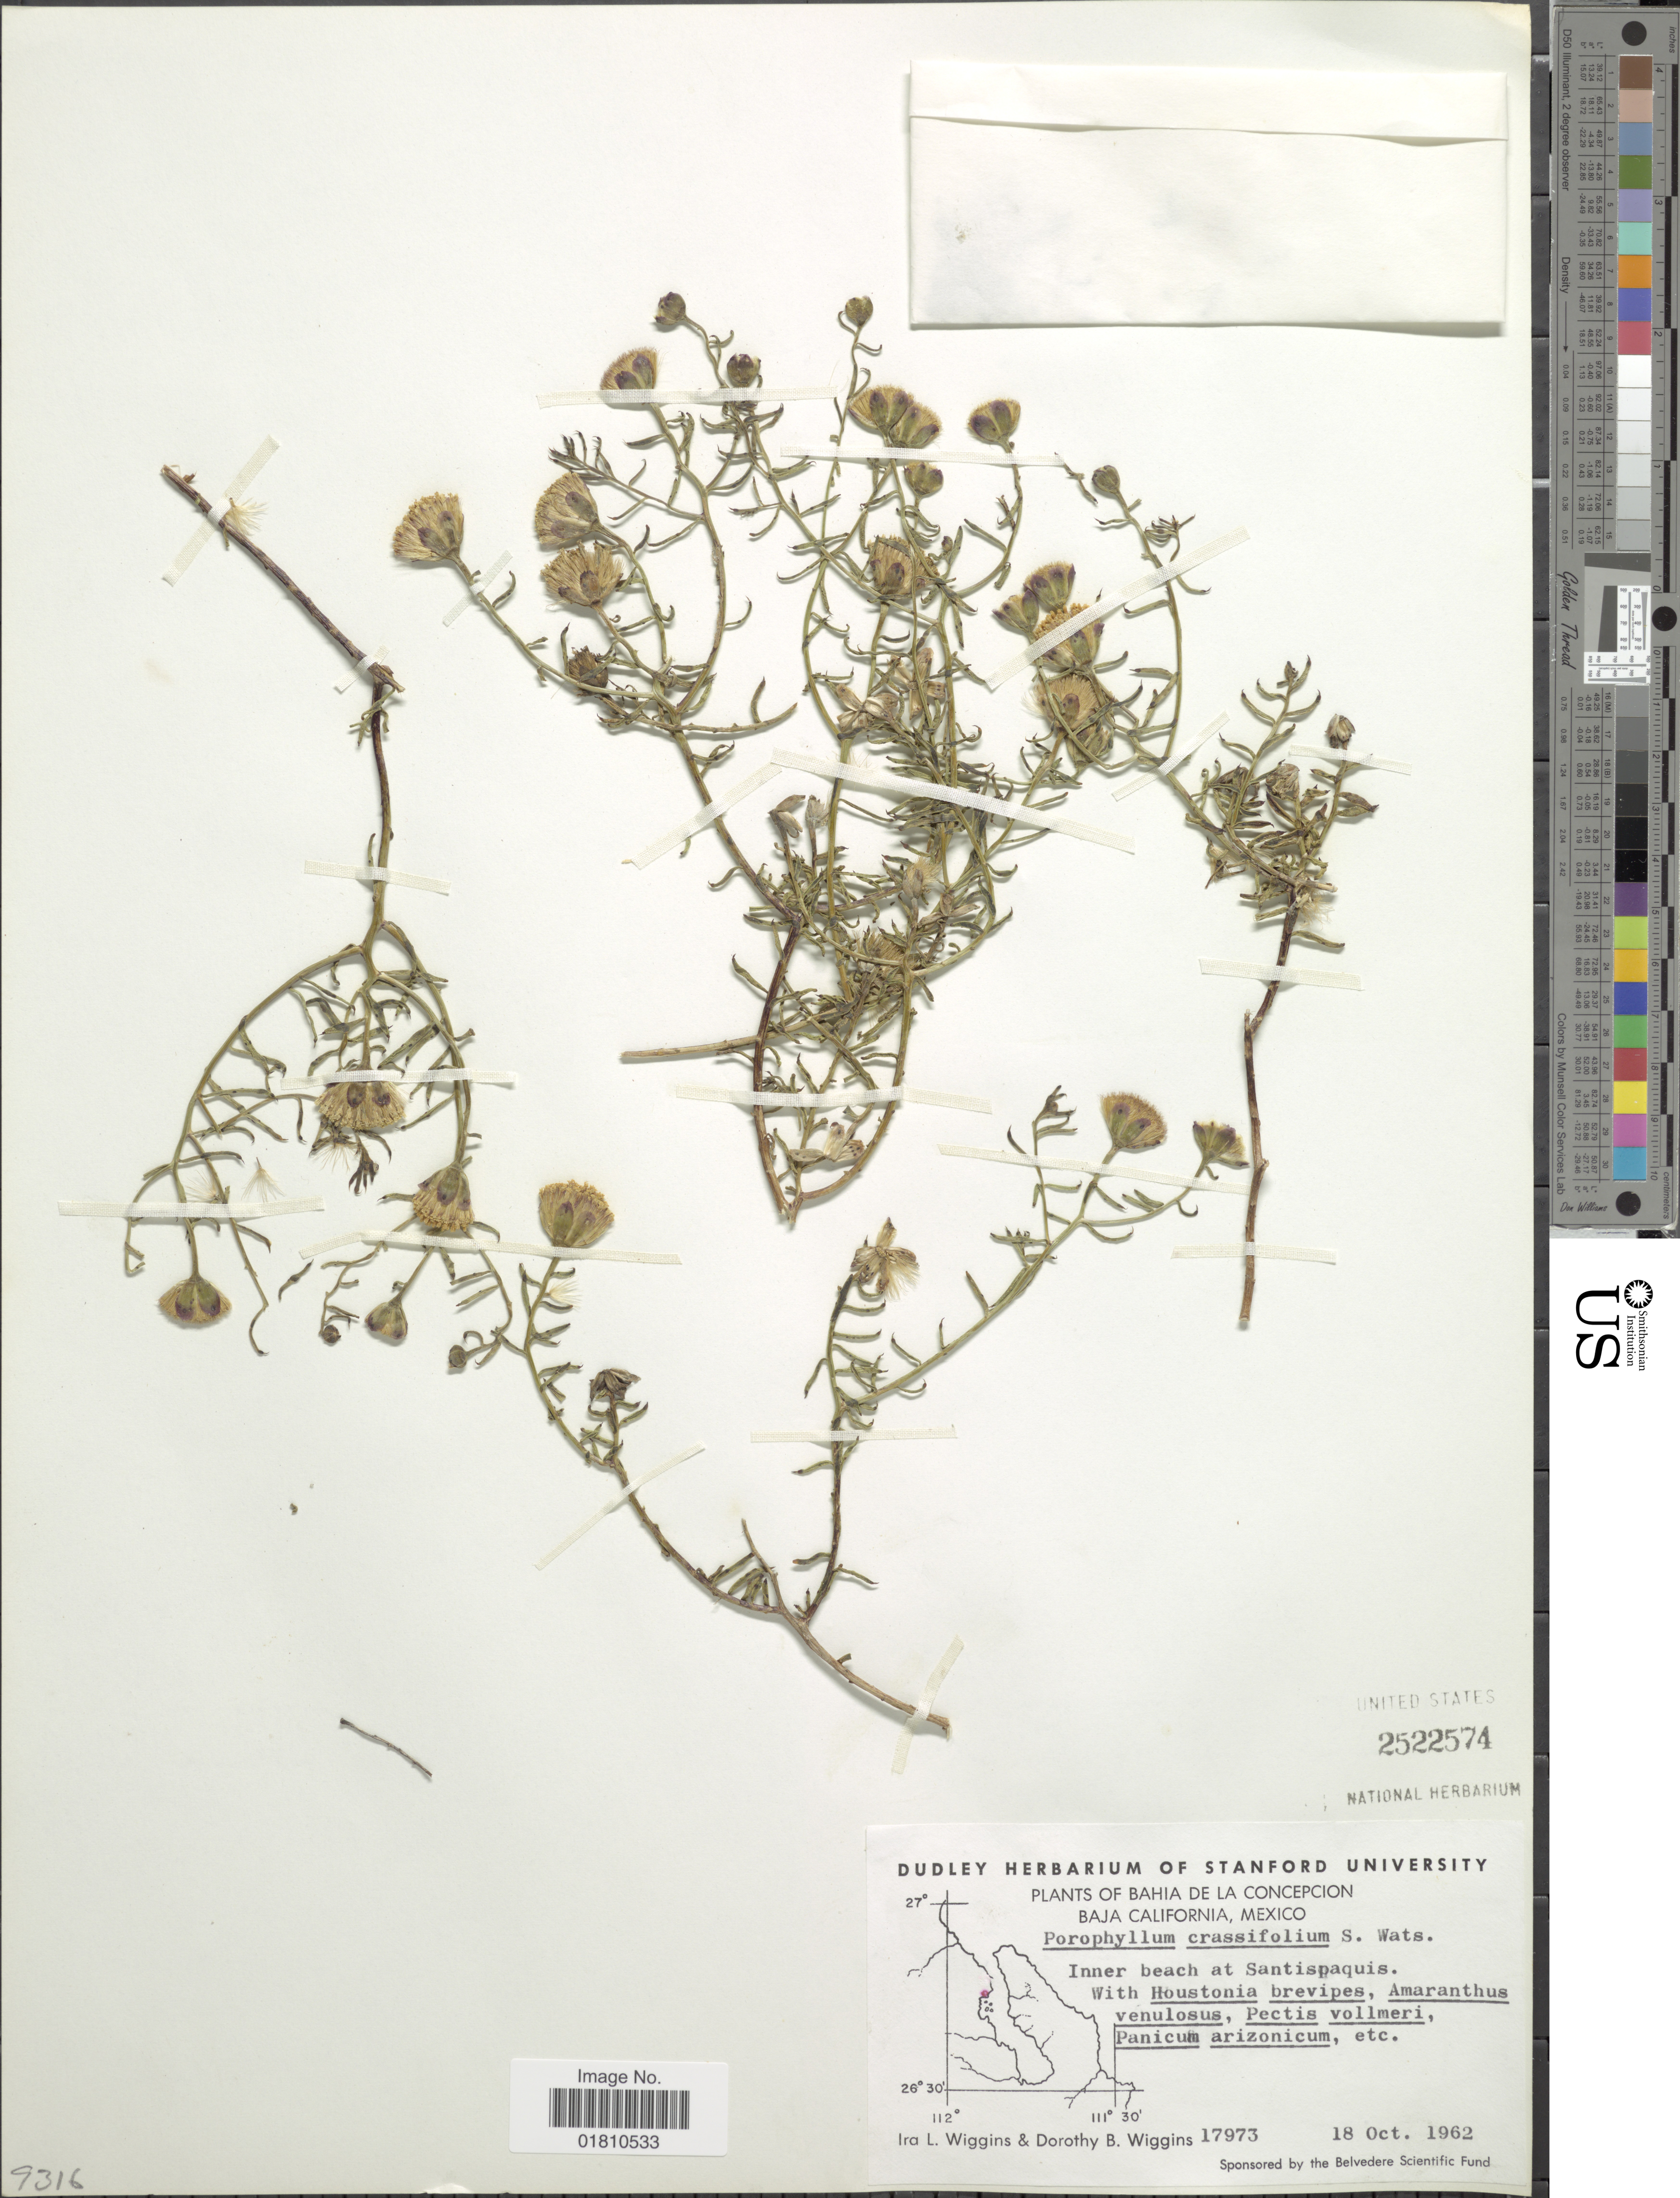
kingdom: Plantae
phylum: Tracheophyta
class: Magnoliopsida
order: Asterales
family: Asteraceae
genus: Bajacalia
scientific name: Bajacalia crassifolia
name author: (S. Watson) Loockerman et al.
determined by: Anzuinelli, M.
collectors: I. L. Wiggins & D. B. Wiggins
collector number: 17973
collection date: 1962-10-18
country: Mexico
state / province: Baja California Sur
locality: Bahia de La Concepcion, inner beach at Santispaquis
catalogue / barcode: US 2522574